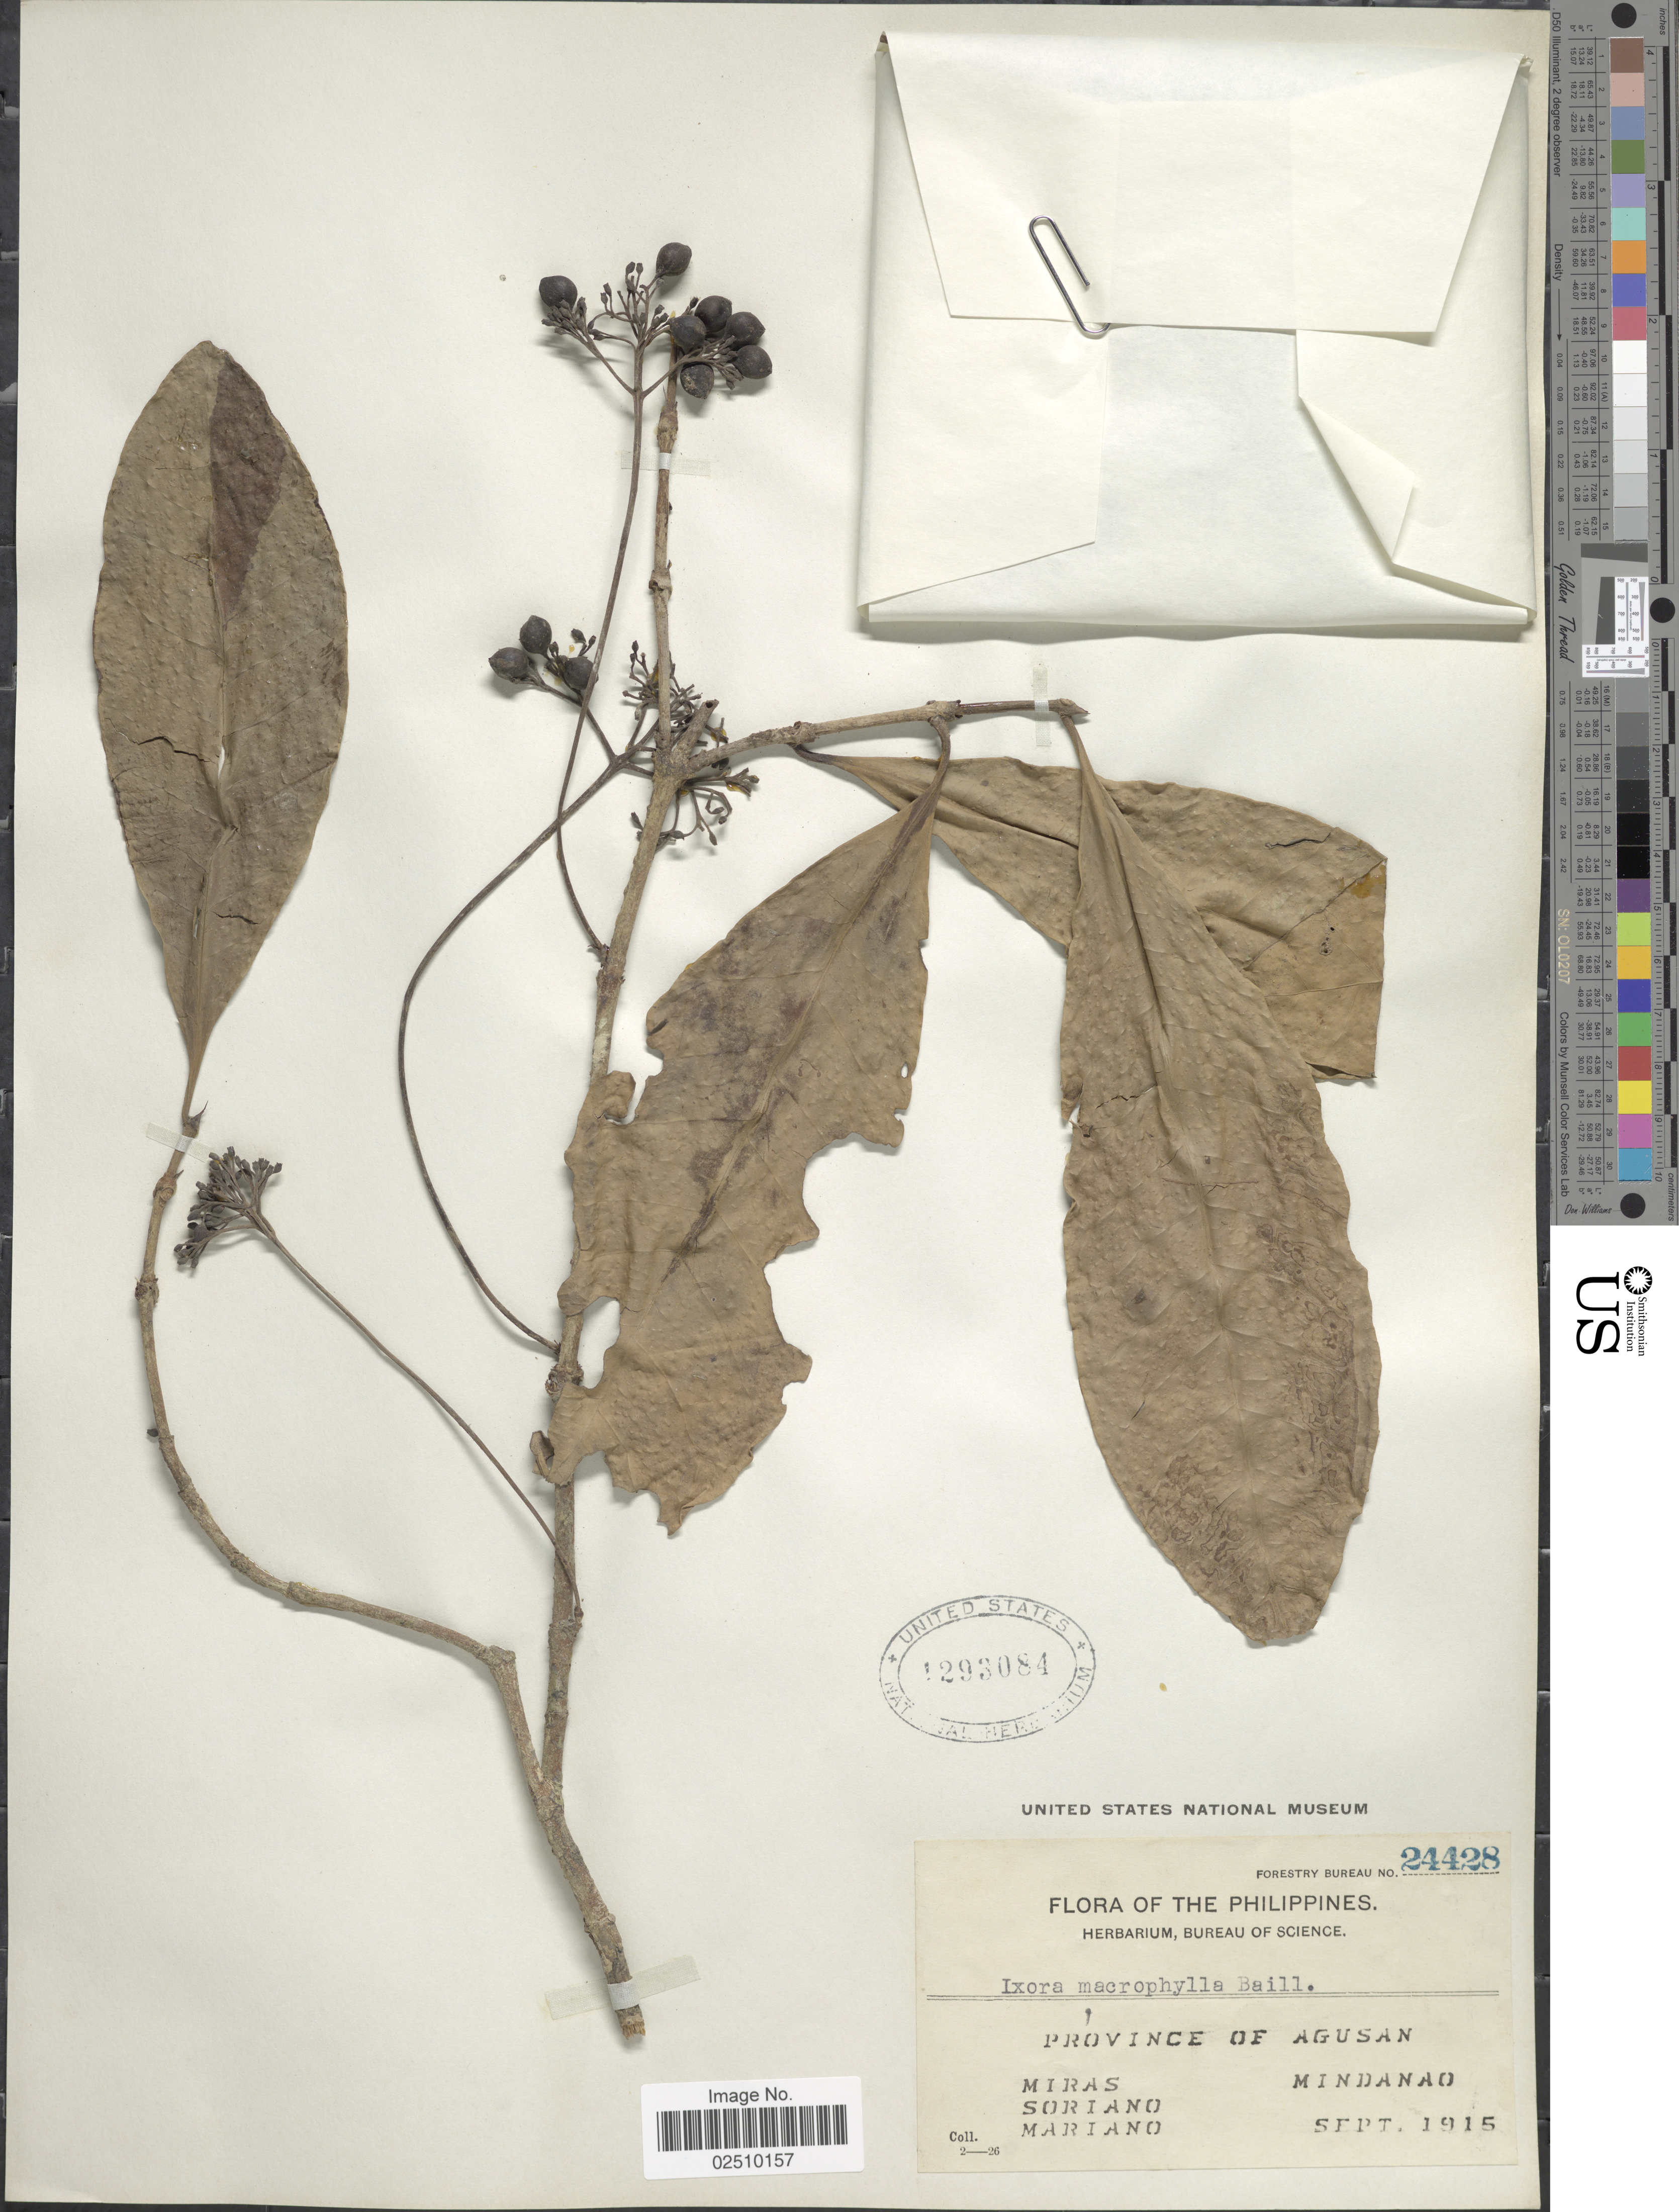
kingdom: Plantae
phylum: Tracheophyta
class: Magnoliopsida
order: Gentianales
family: Rubiaceae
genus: Ixora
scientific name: Ixora macrophylla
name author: Bartl. ex DC.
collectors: Miras, -. Soriano & -. Mariano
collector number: Forestry Bureau 24428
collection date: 1915-09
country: Philippines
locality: Province of Agusan, Mindanao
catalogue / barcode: US 1293084